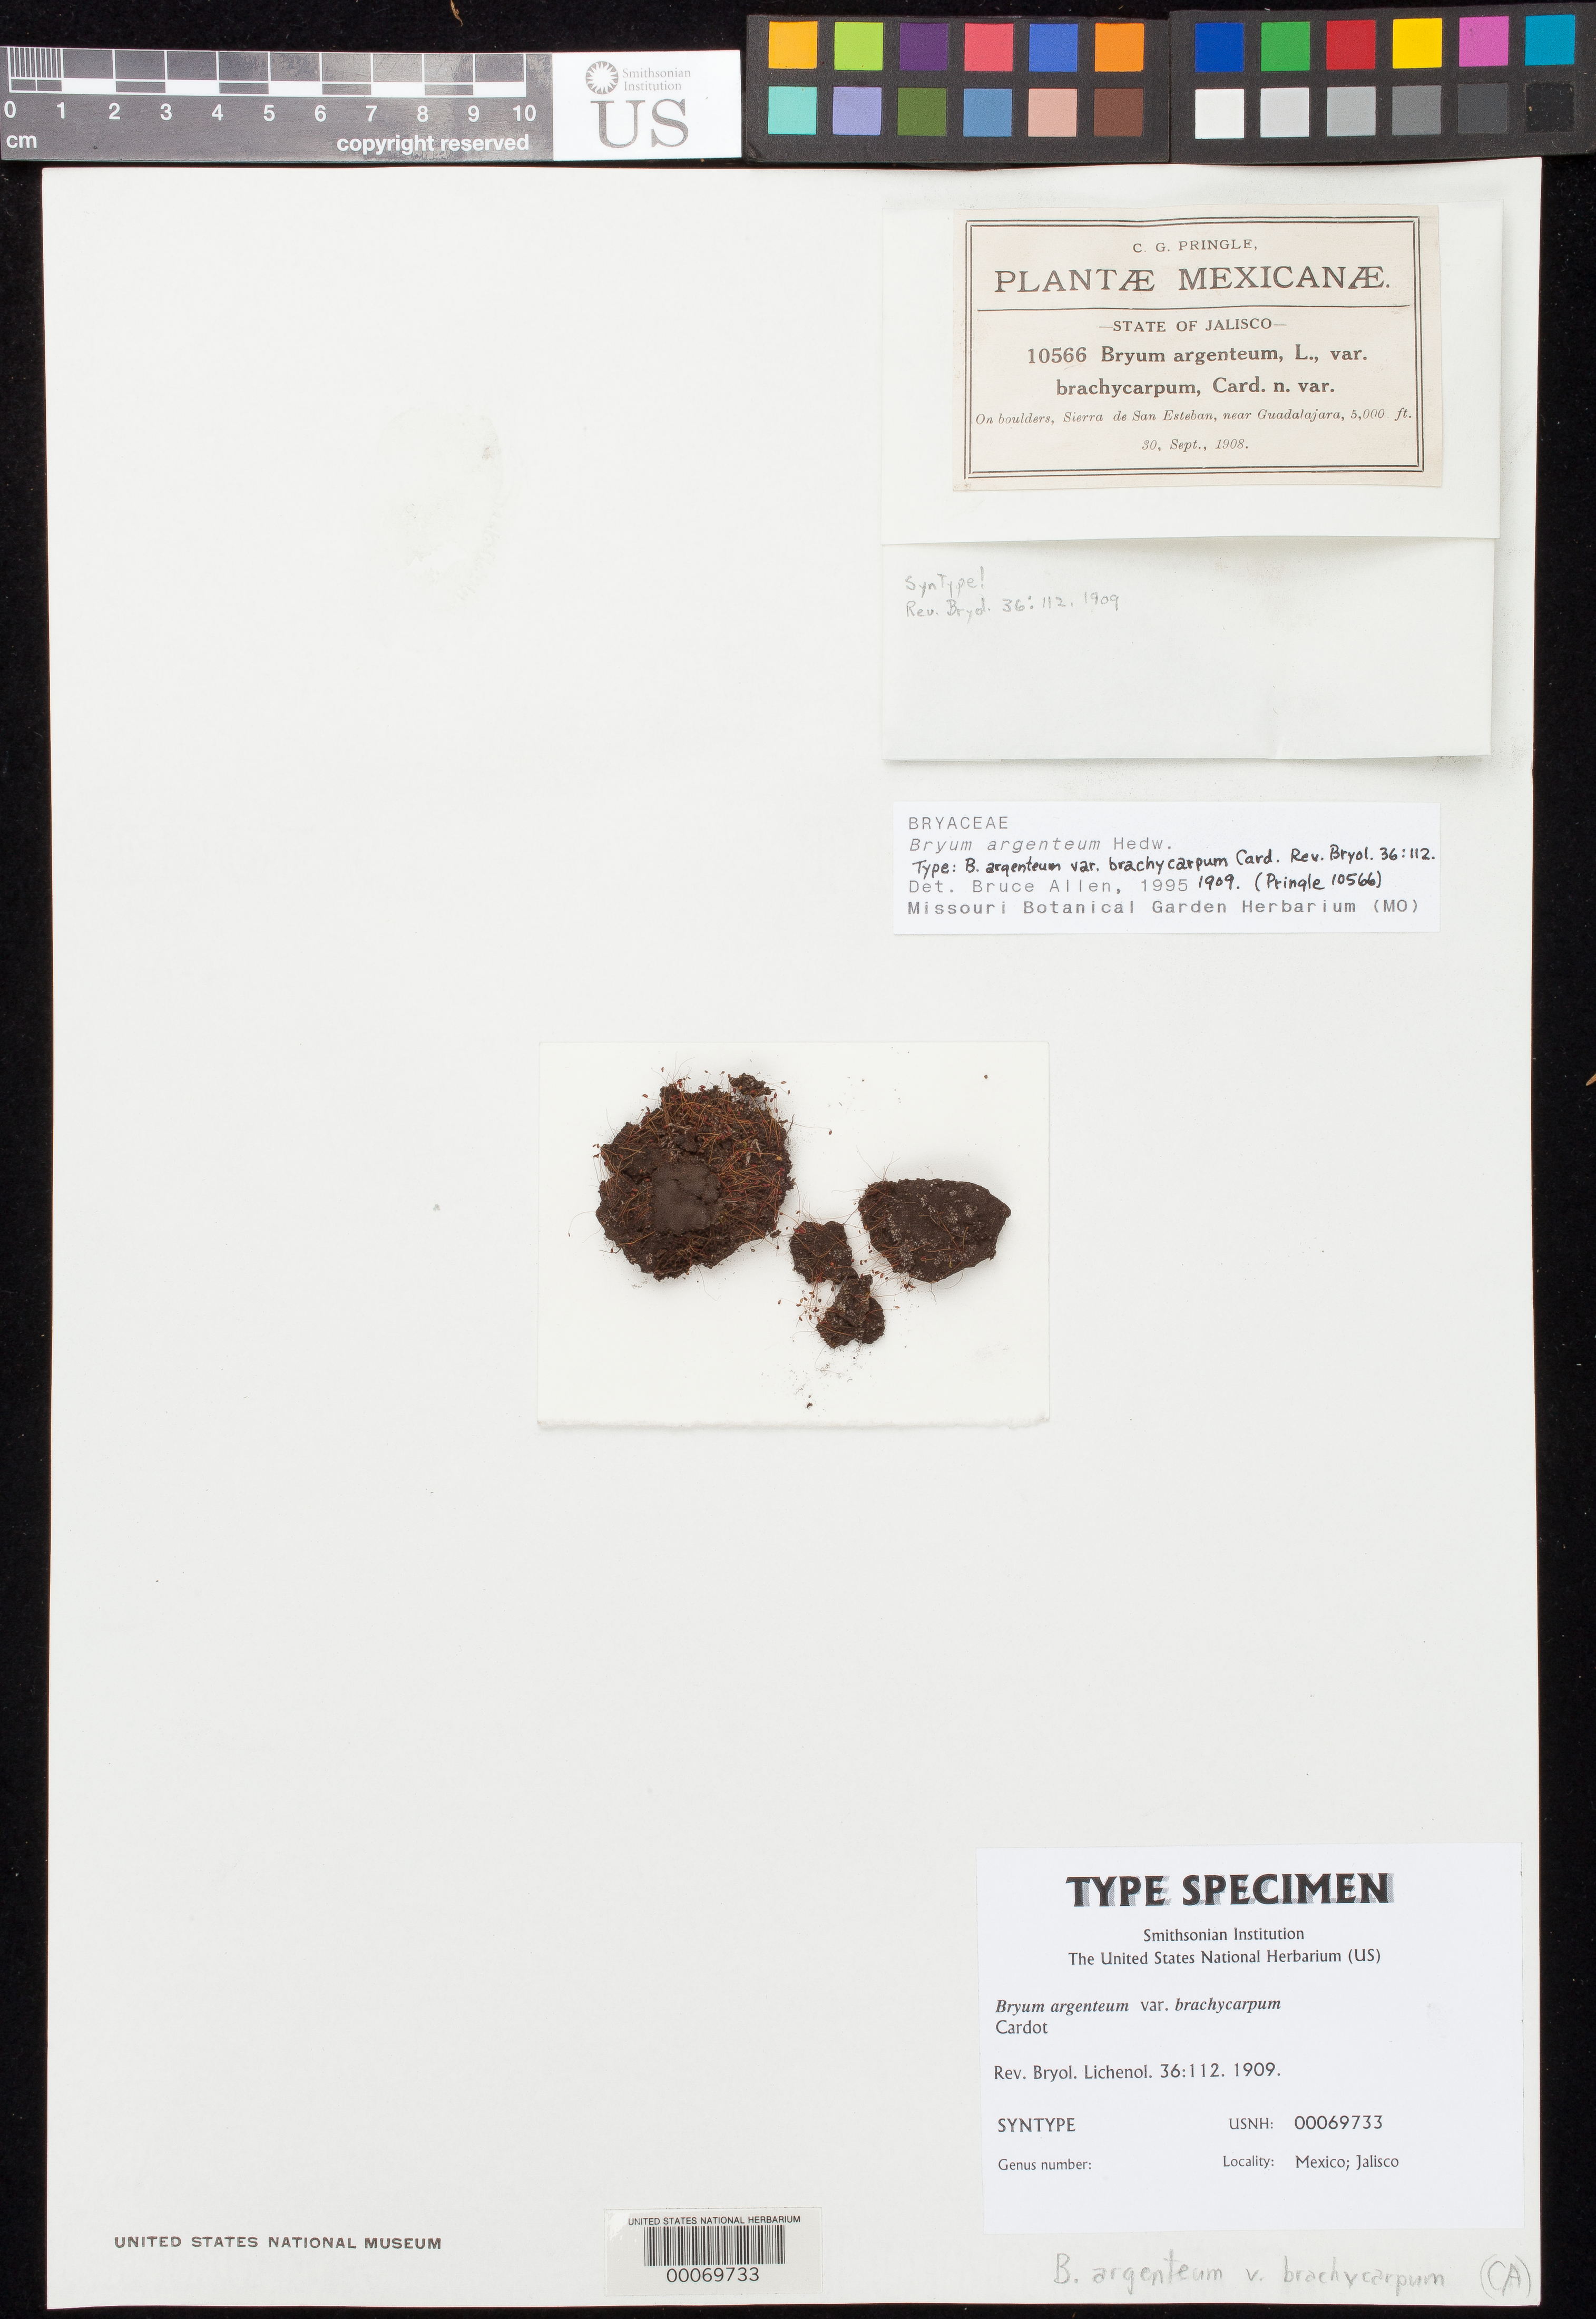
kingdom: Plantae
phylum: Bryophyta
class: Bryopsida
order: Bryales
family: Bryaceae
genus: Bryum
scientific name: Bryum argenteum var. brachycarpum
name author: Cardot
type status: Syntype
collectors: C. G. Pringle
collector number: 10566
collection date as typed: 30 Sep 1908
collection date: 1908-09-30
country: Mexico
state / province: Jalisco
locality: Sierra de San Esteban, near Guadalajara.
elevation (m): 1524